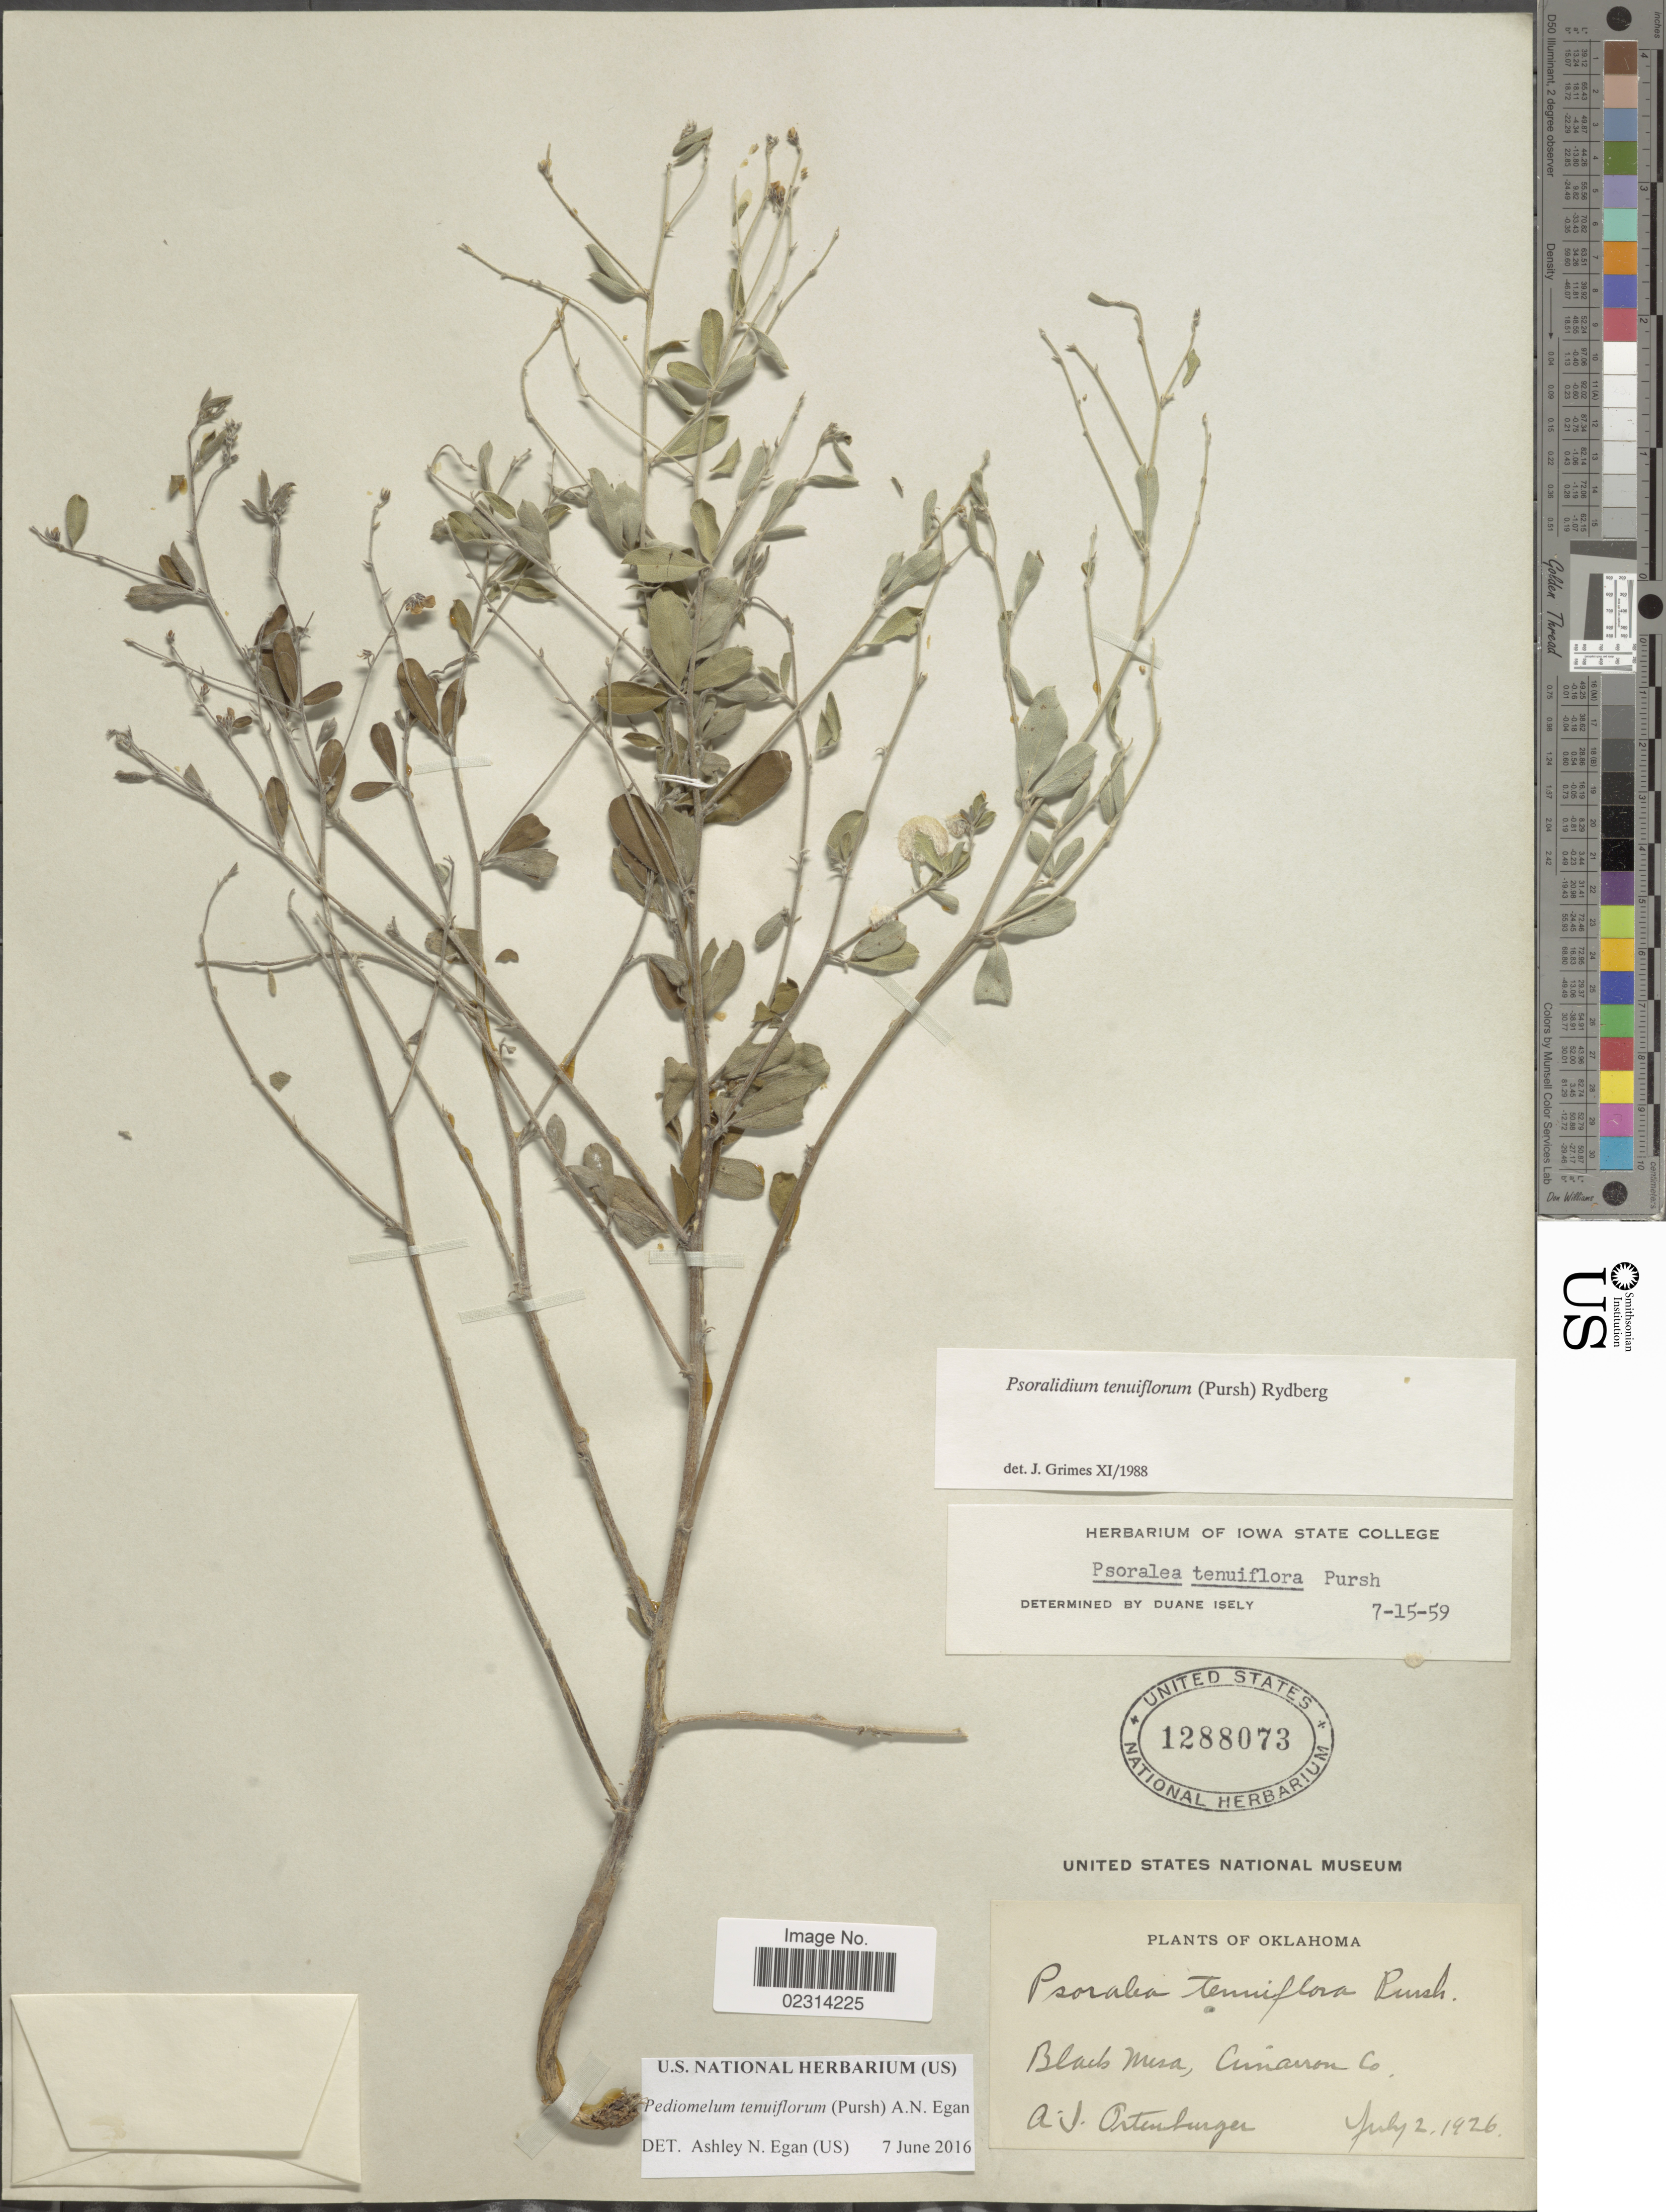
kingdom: Plantae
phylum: Tracheophyta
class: Magnoliopsida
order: Fabales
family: Fabaceae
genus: Psoralidium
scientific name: Psoralidium tenuiflorum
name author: (Pursh) Rydb.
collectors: A. Ortenburger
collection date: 1926-07-02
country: United States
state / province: Oklahoma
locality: Black Mesa, Cimarron Co.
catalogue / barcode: US 1288073